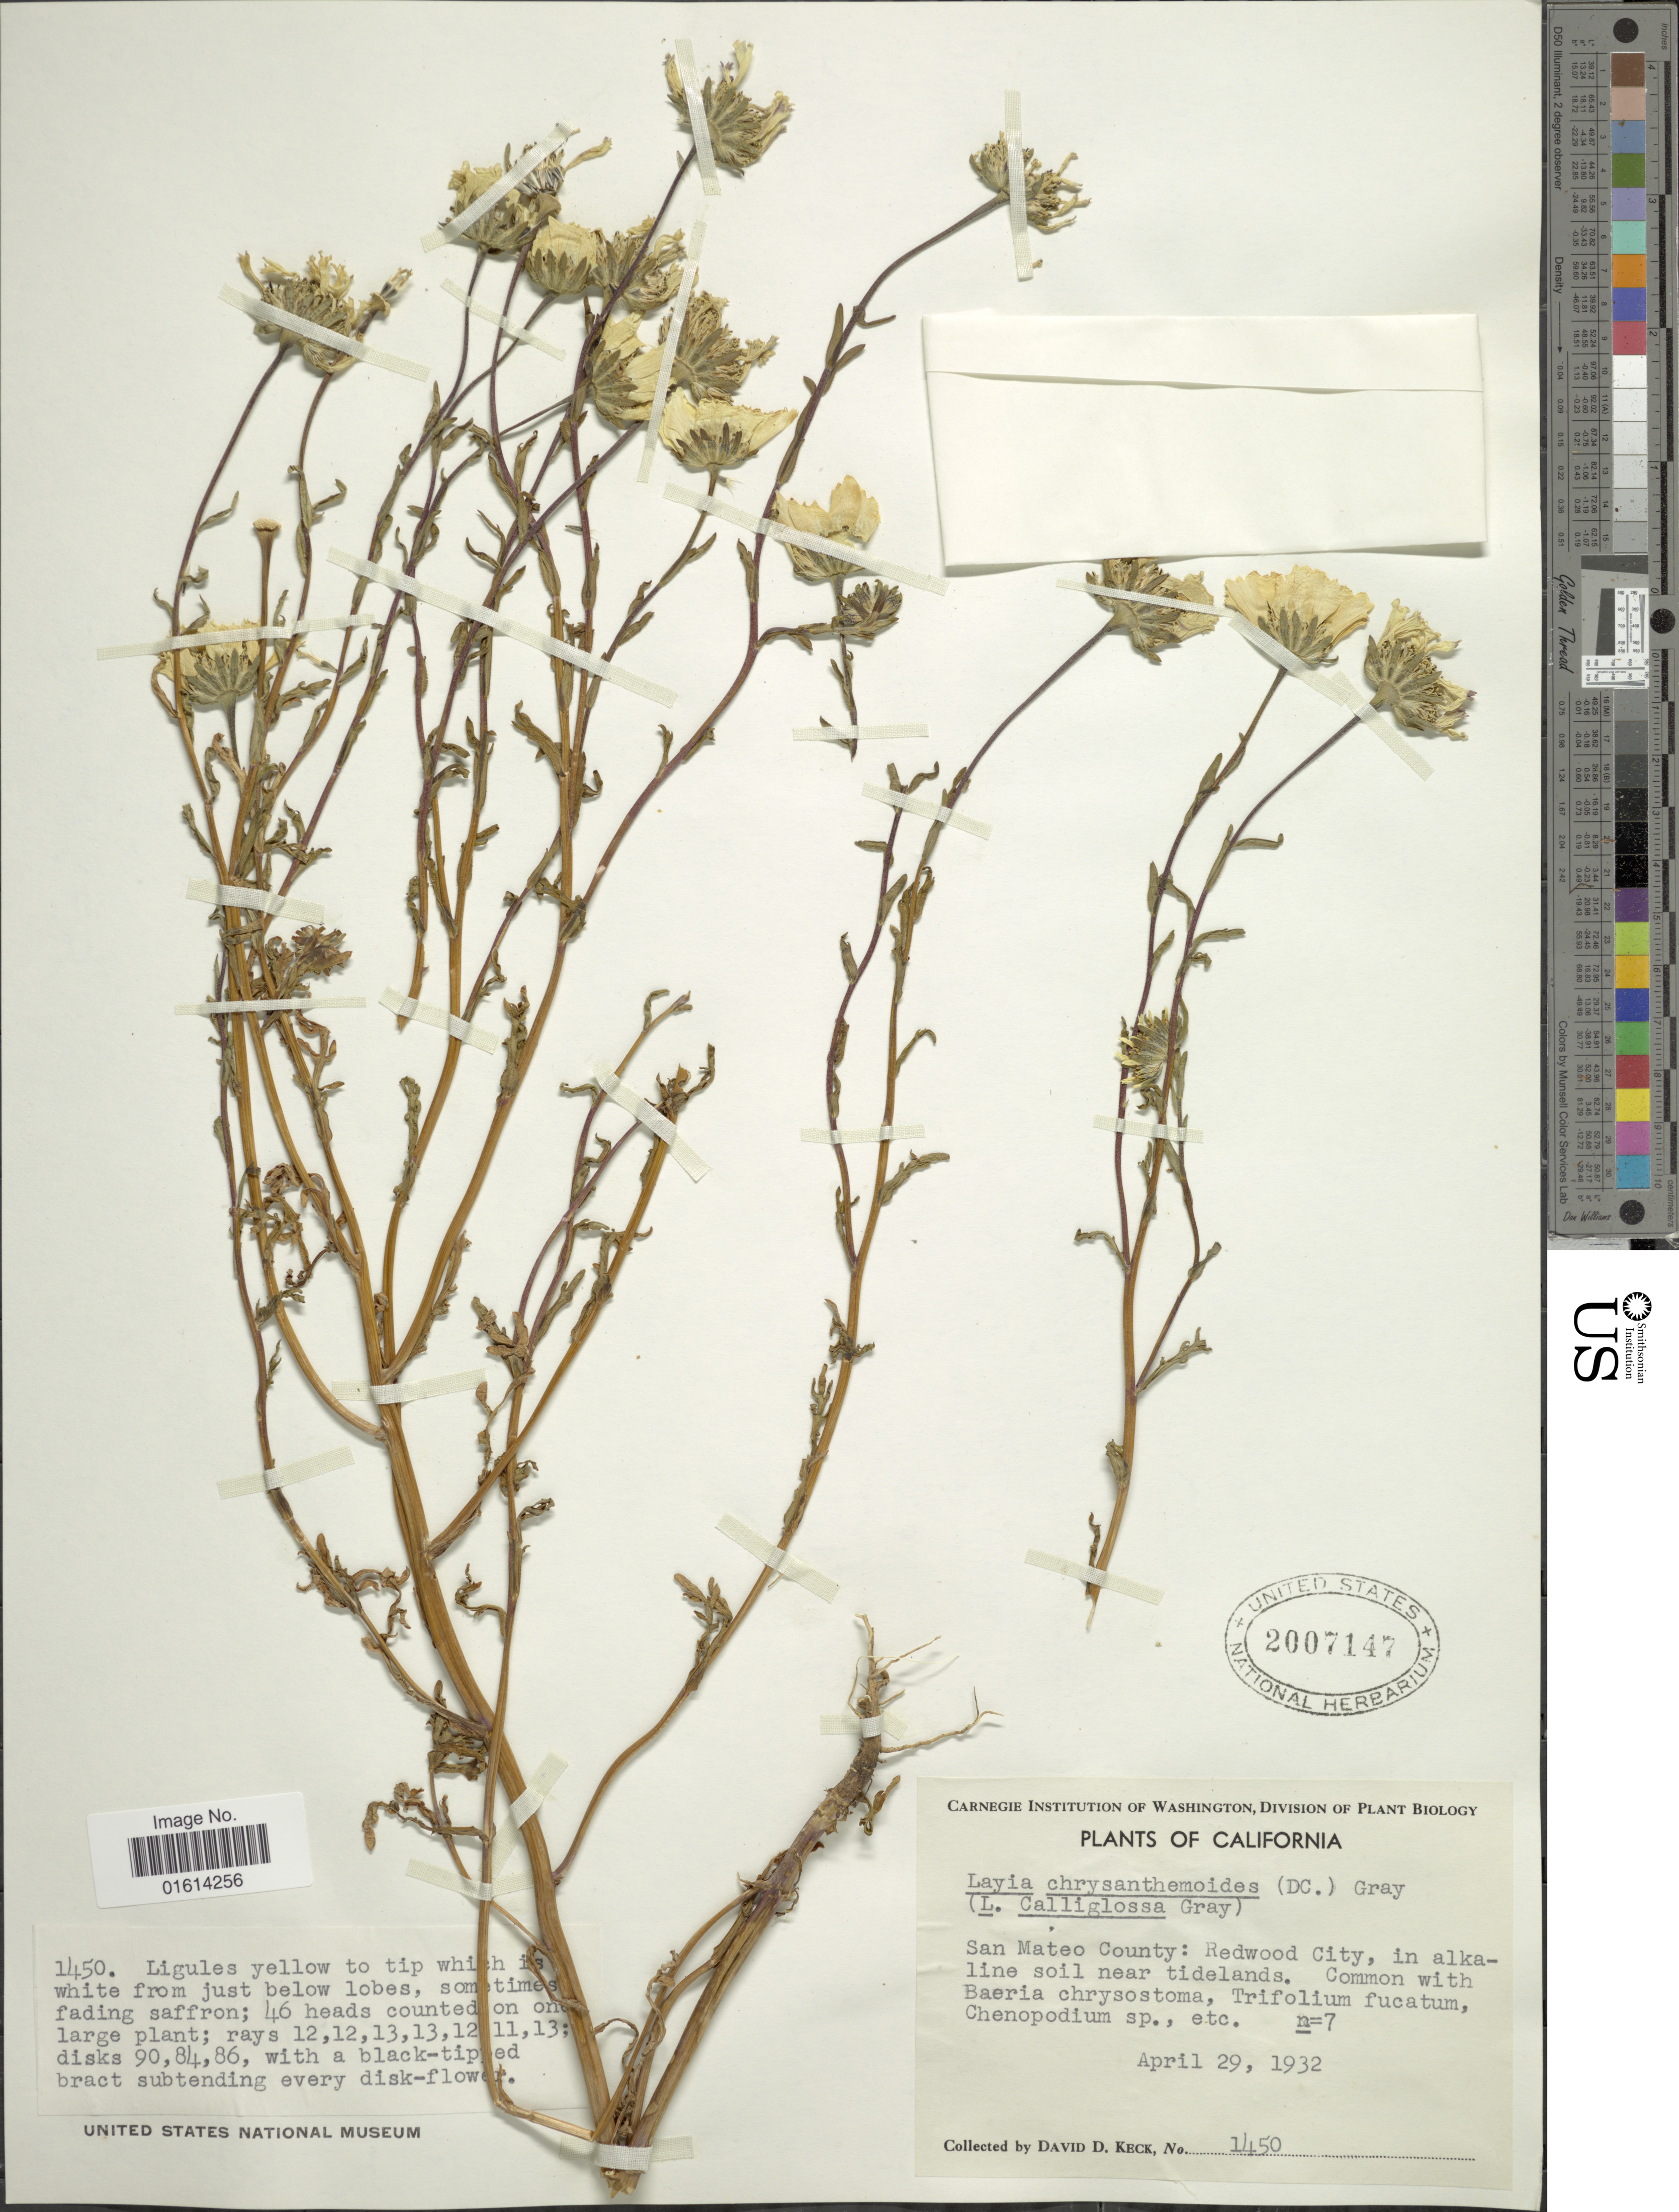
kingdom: Plantae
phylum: Tracheophyta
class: Magnoliopsida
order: Asterales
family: Asteraceae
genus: Layia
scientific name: Layia chrysanthemoides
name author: (DC.) A. Gray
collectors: D. D. Keck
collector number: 1450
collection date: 1932-04-29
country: United States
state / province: California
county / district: San Mateo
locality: San Mateo County, Redwood City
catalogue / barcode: US 2007147